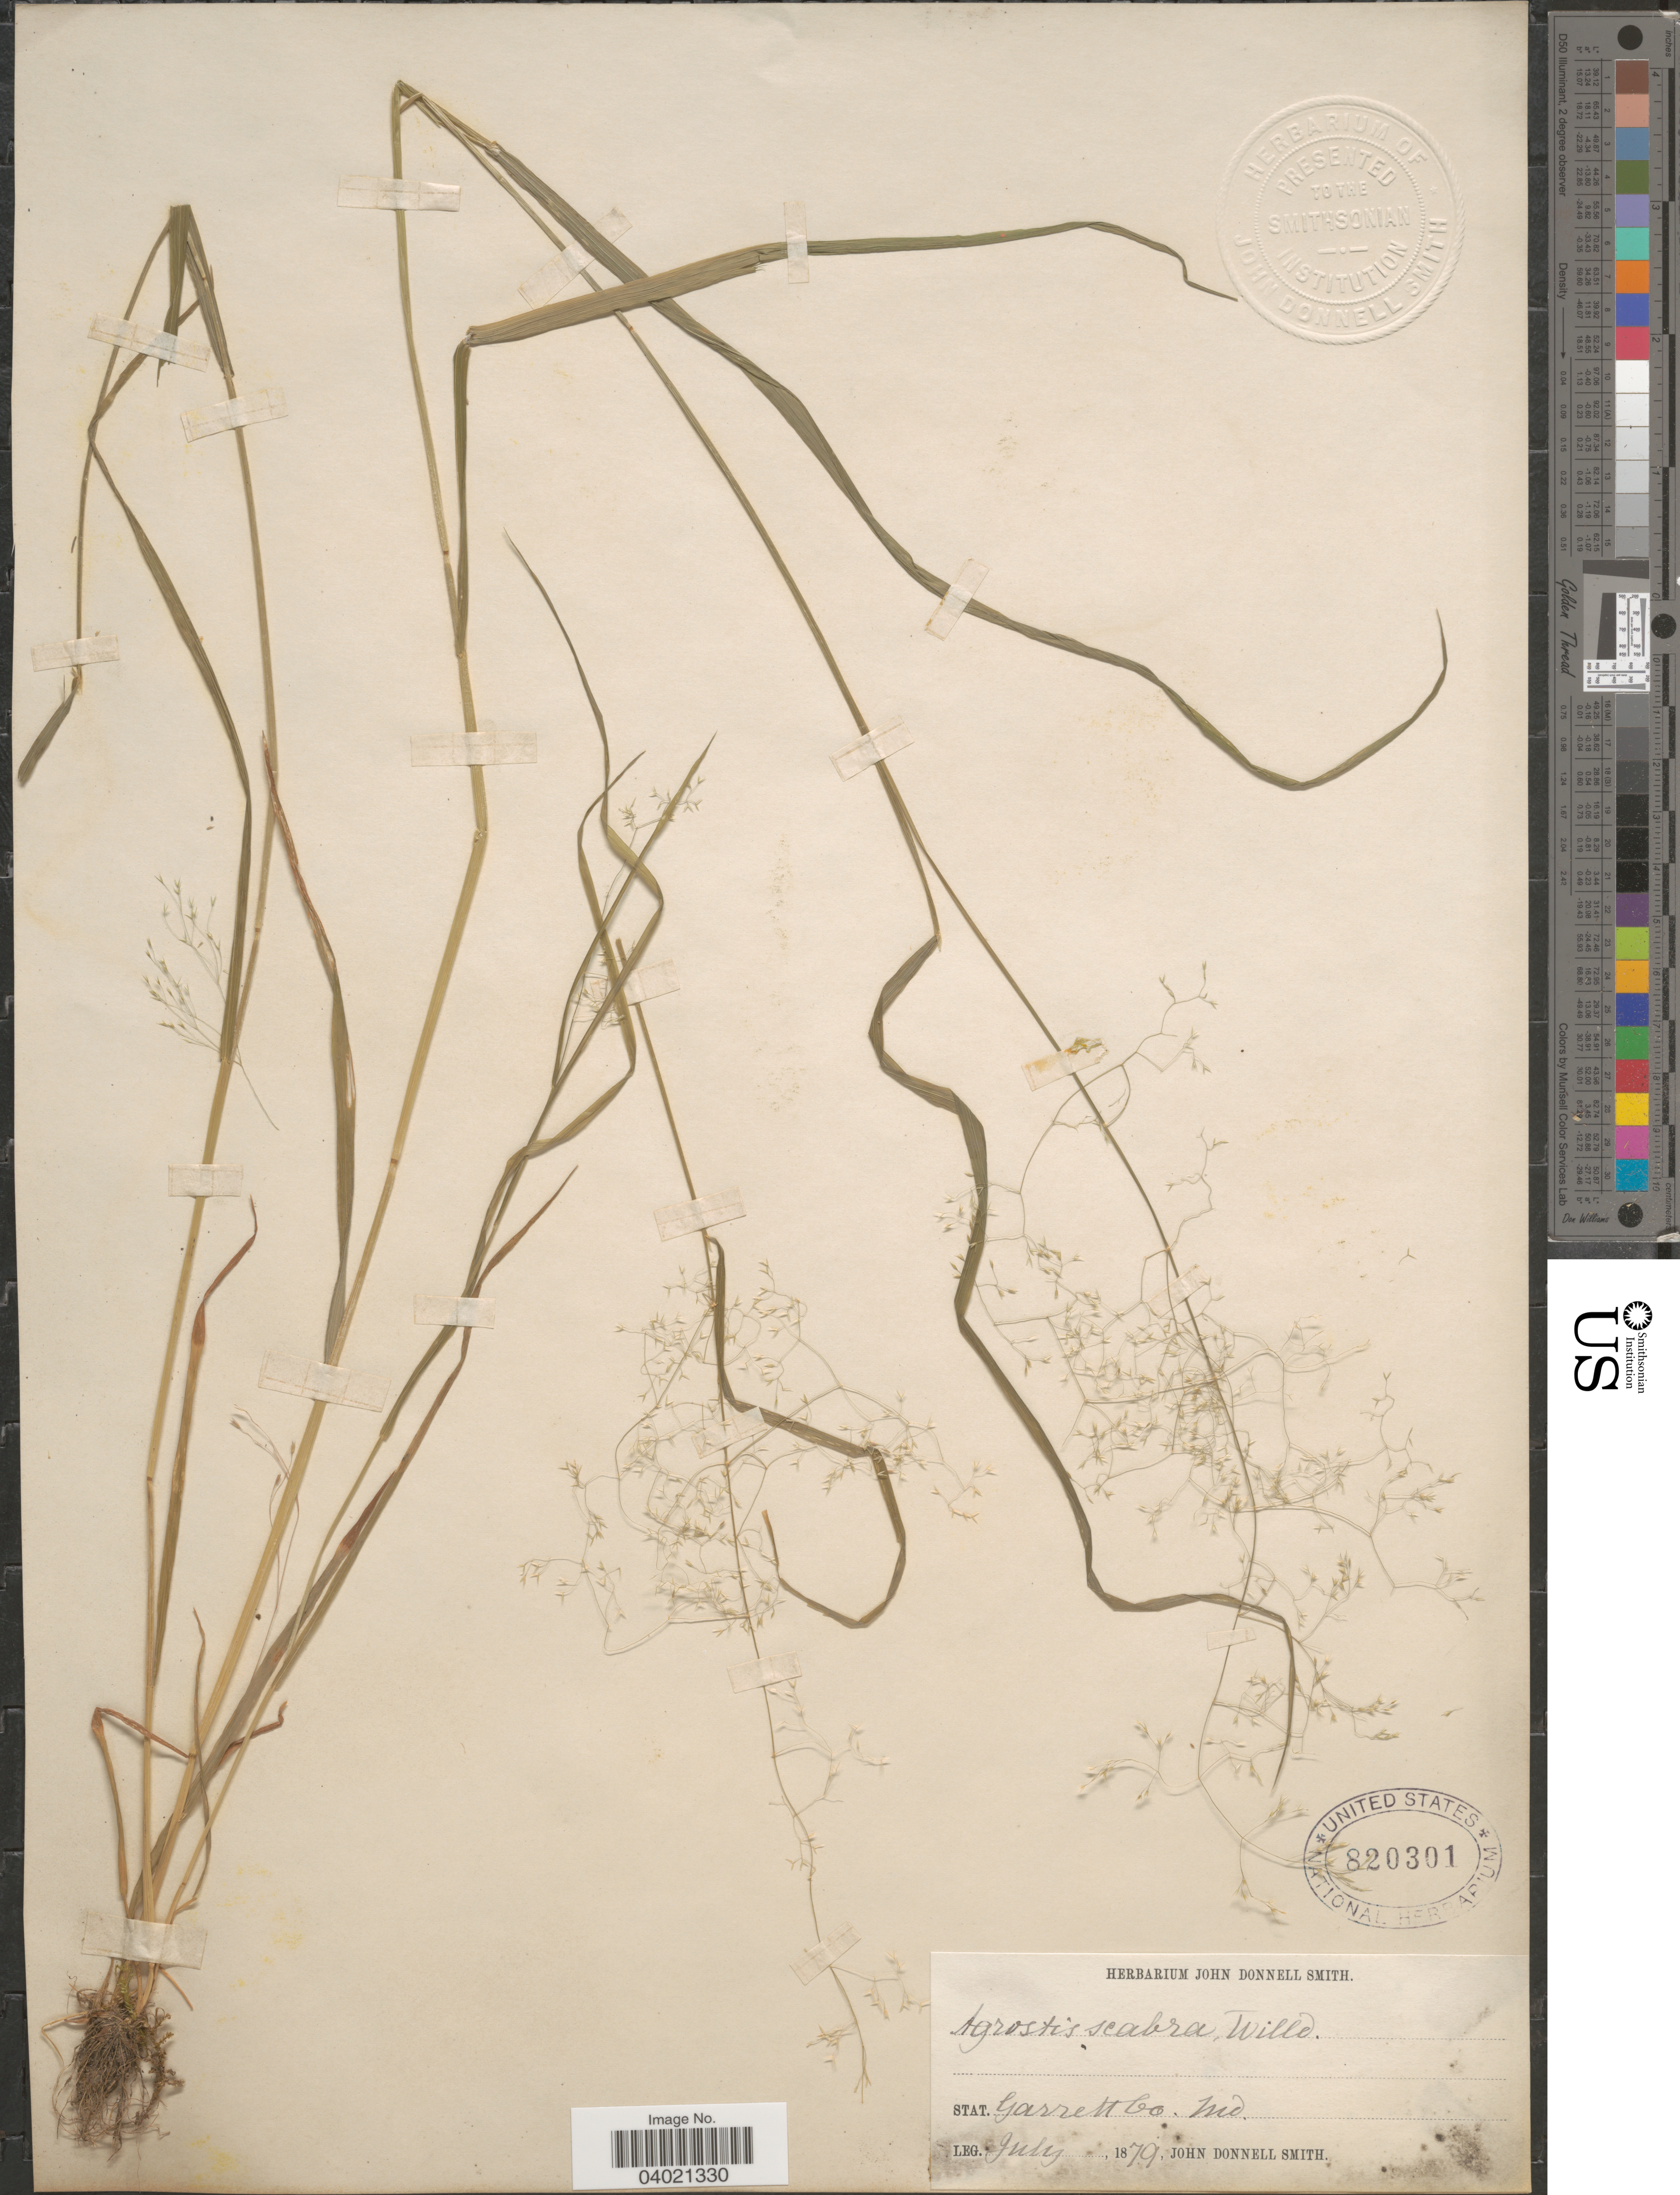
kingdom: Plantae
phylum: Tracheophyta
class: Liliopsida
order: Poales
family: Poaceae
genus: Agrostis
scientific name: Agrostis perennans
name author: (Walter) Tuck.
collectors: J. Donnell Smith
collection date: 1879-07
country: United States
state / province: Maryland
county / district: Garrett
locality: Stat. Garrett Co.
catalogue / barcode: US 820301